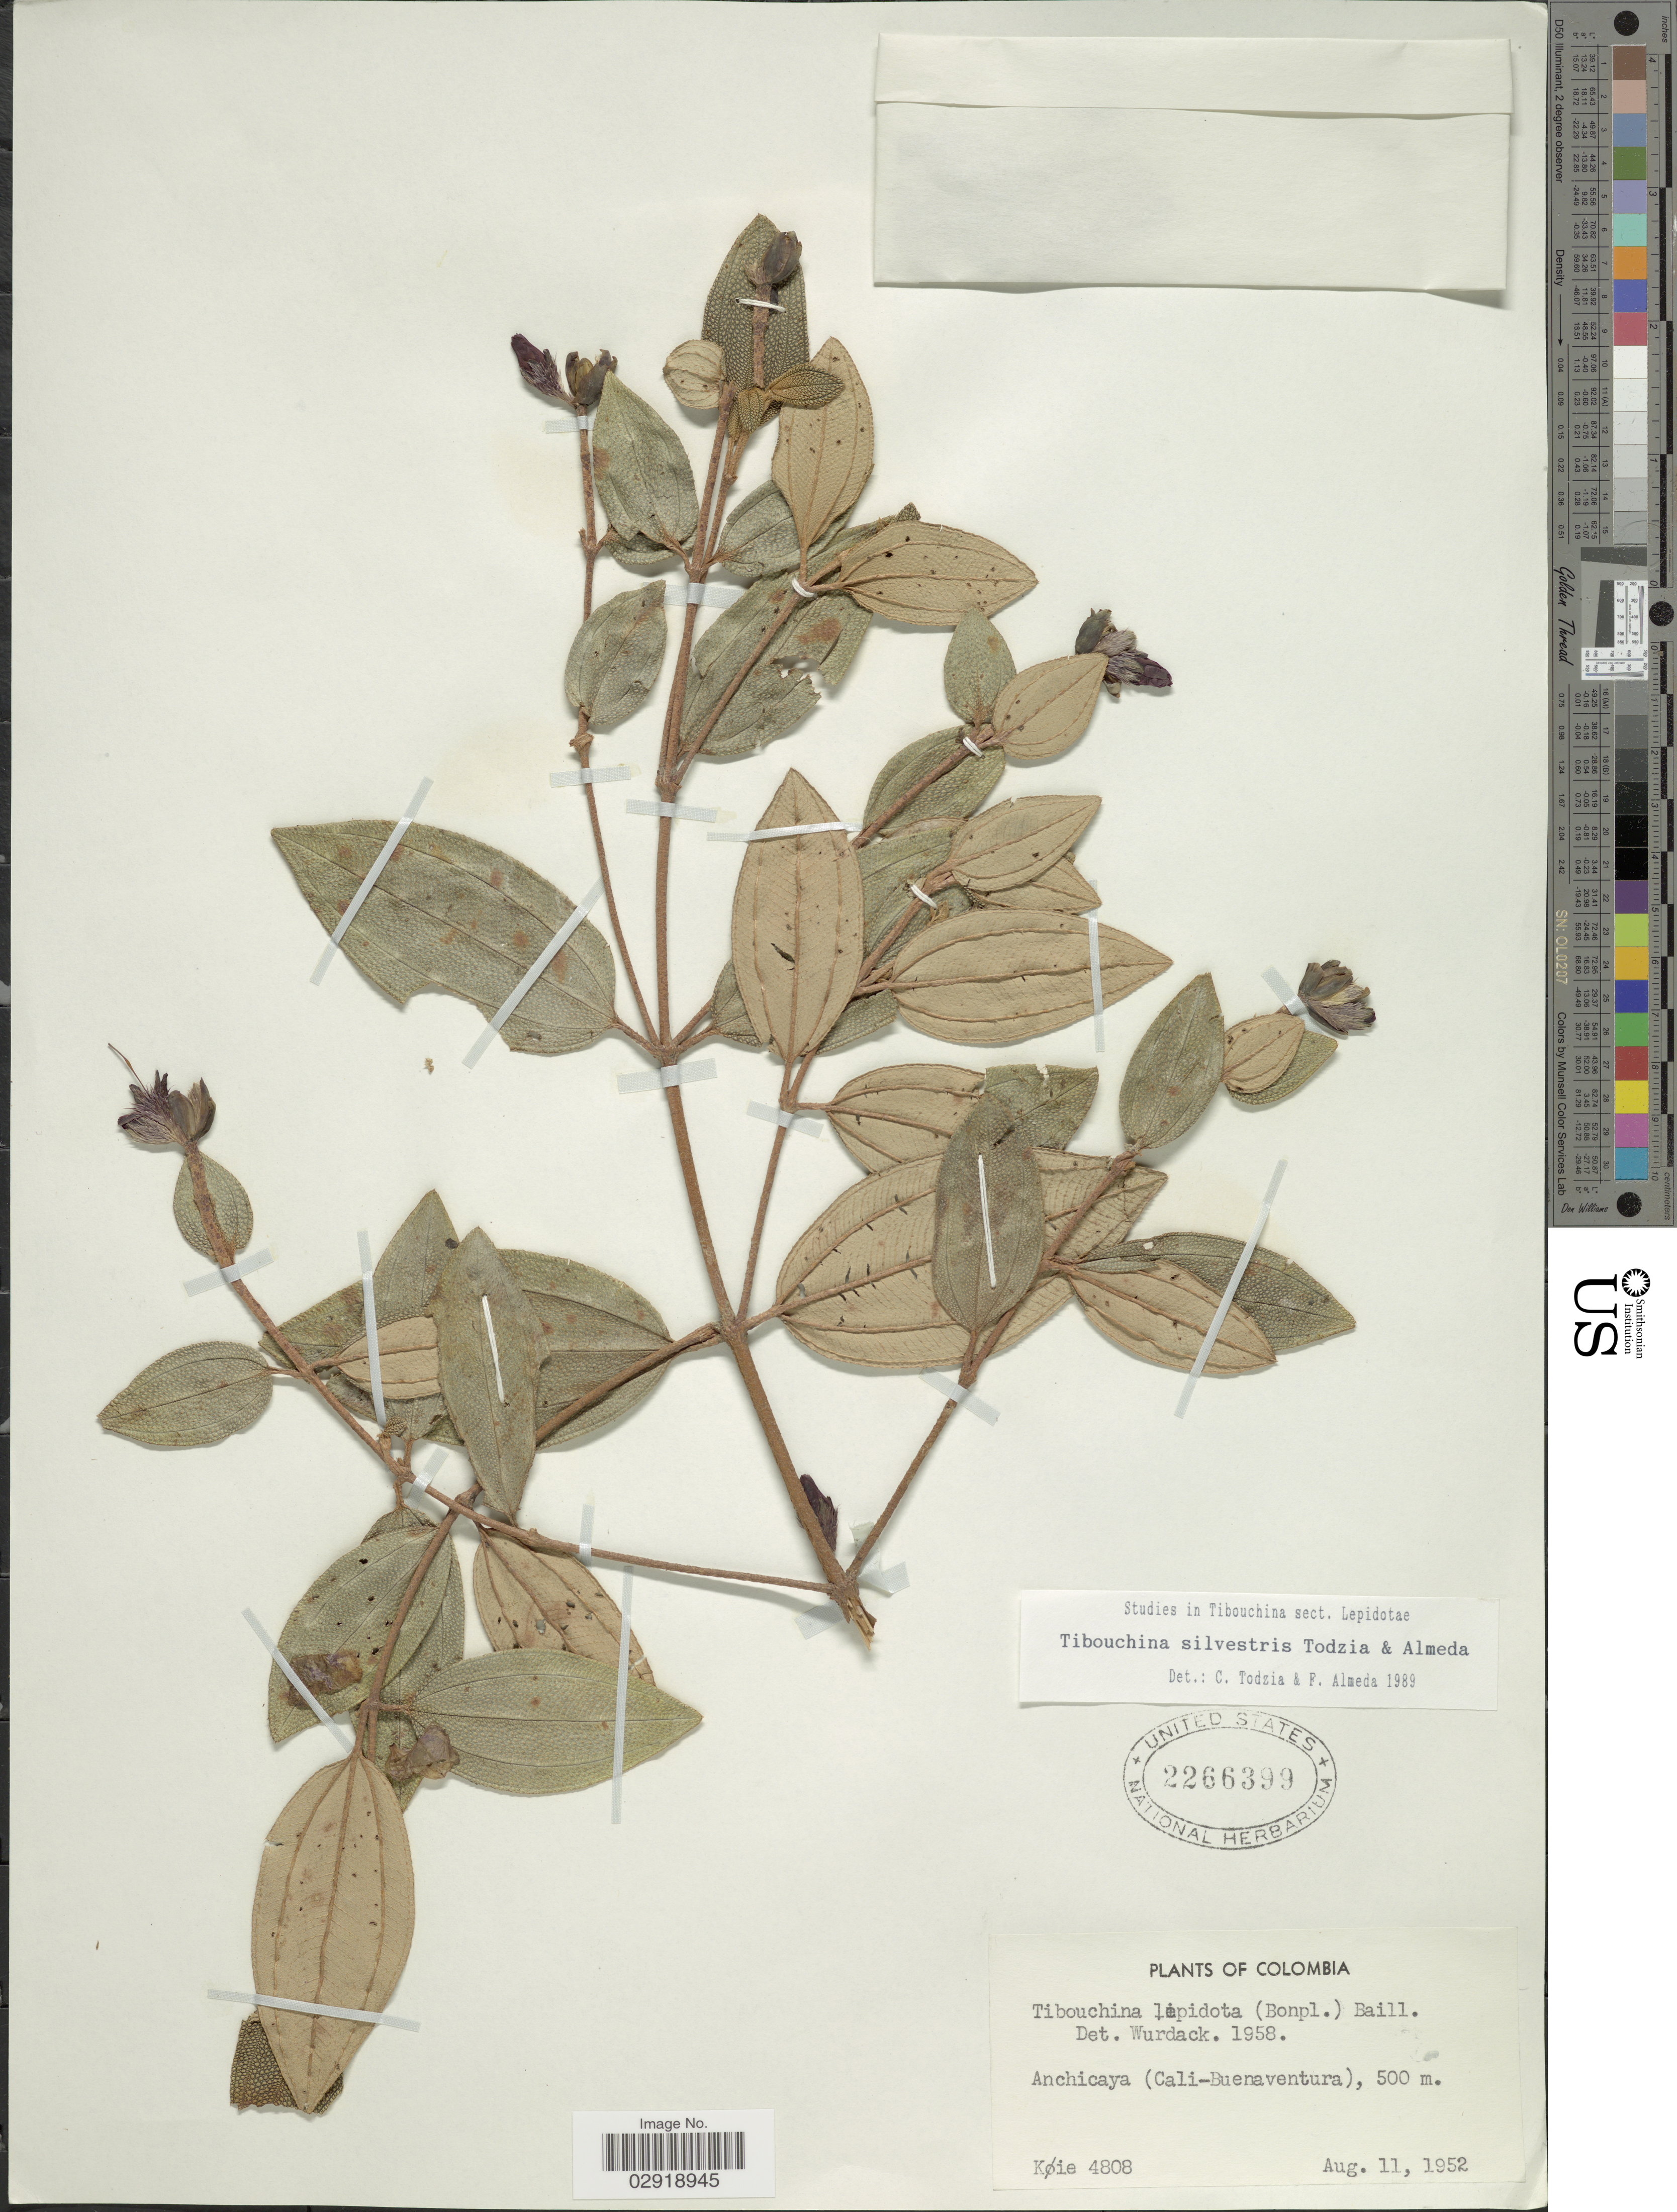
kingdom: Plantae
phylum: Tracheophyta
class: Magnoliopsida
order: Myrtales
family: Melastomataceae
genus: Andesanthus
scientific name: Andesanthus silvestris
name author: (Todzia & Almeda) P.J.F. Guim. & Michelang.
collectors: Køie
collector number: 4808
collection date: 1952-08-11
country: Colombia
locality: Anchicaya (Cali-Buenaventura).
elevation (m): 500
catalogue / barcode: US 2266399